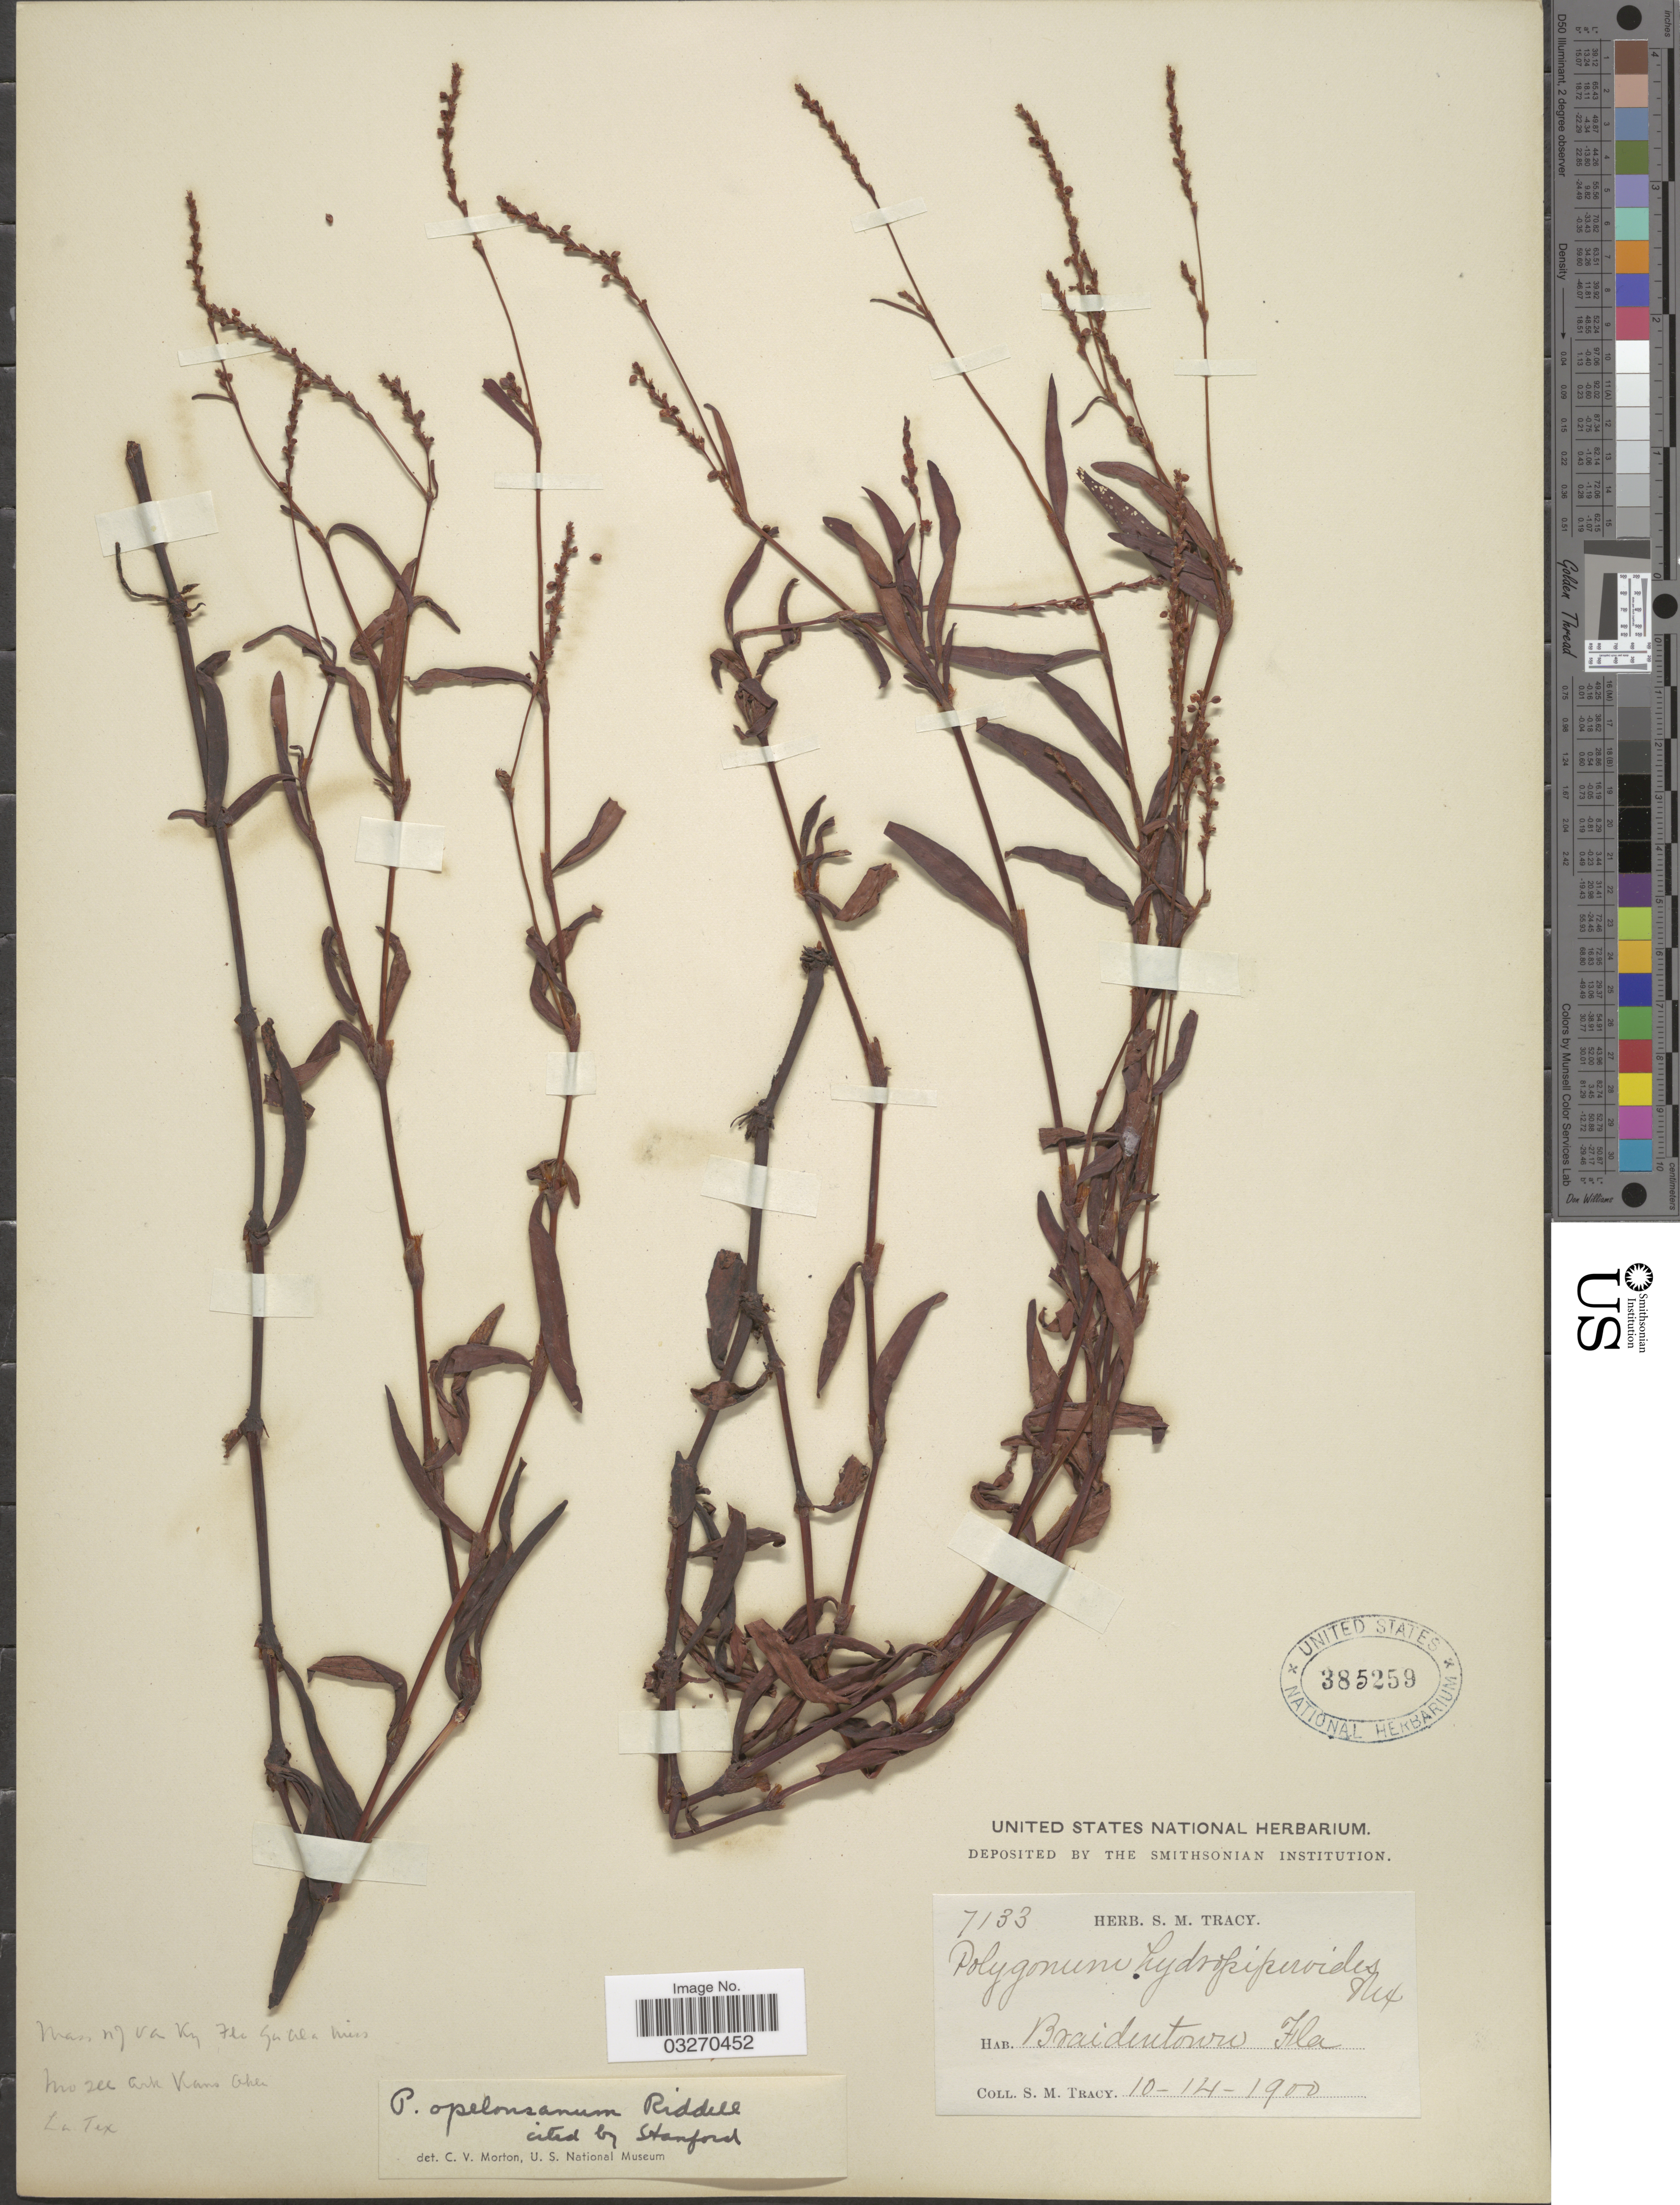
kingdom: Plantae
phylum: Tracheophyta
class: Magnoliopsida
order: Caryophyllales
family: Polygonaceae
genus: Persicaria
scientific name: Persicaria hydropiperoides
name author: (Michx.) Small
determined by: Atha, D. E.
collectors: S. M. Tracy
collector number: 7133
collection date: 1900-10-14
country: United States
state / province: Florida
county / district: Manatee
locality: Braidentown.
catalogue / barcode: US 385259